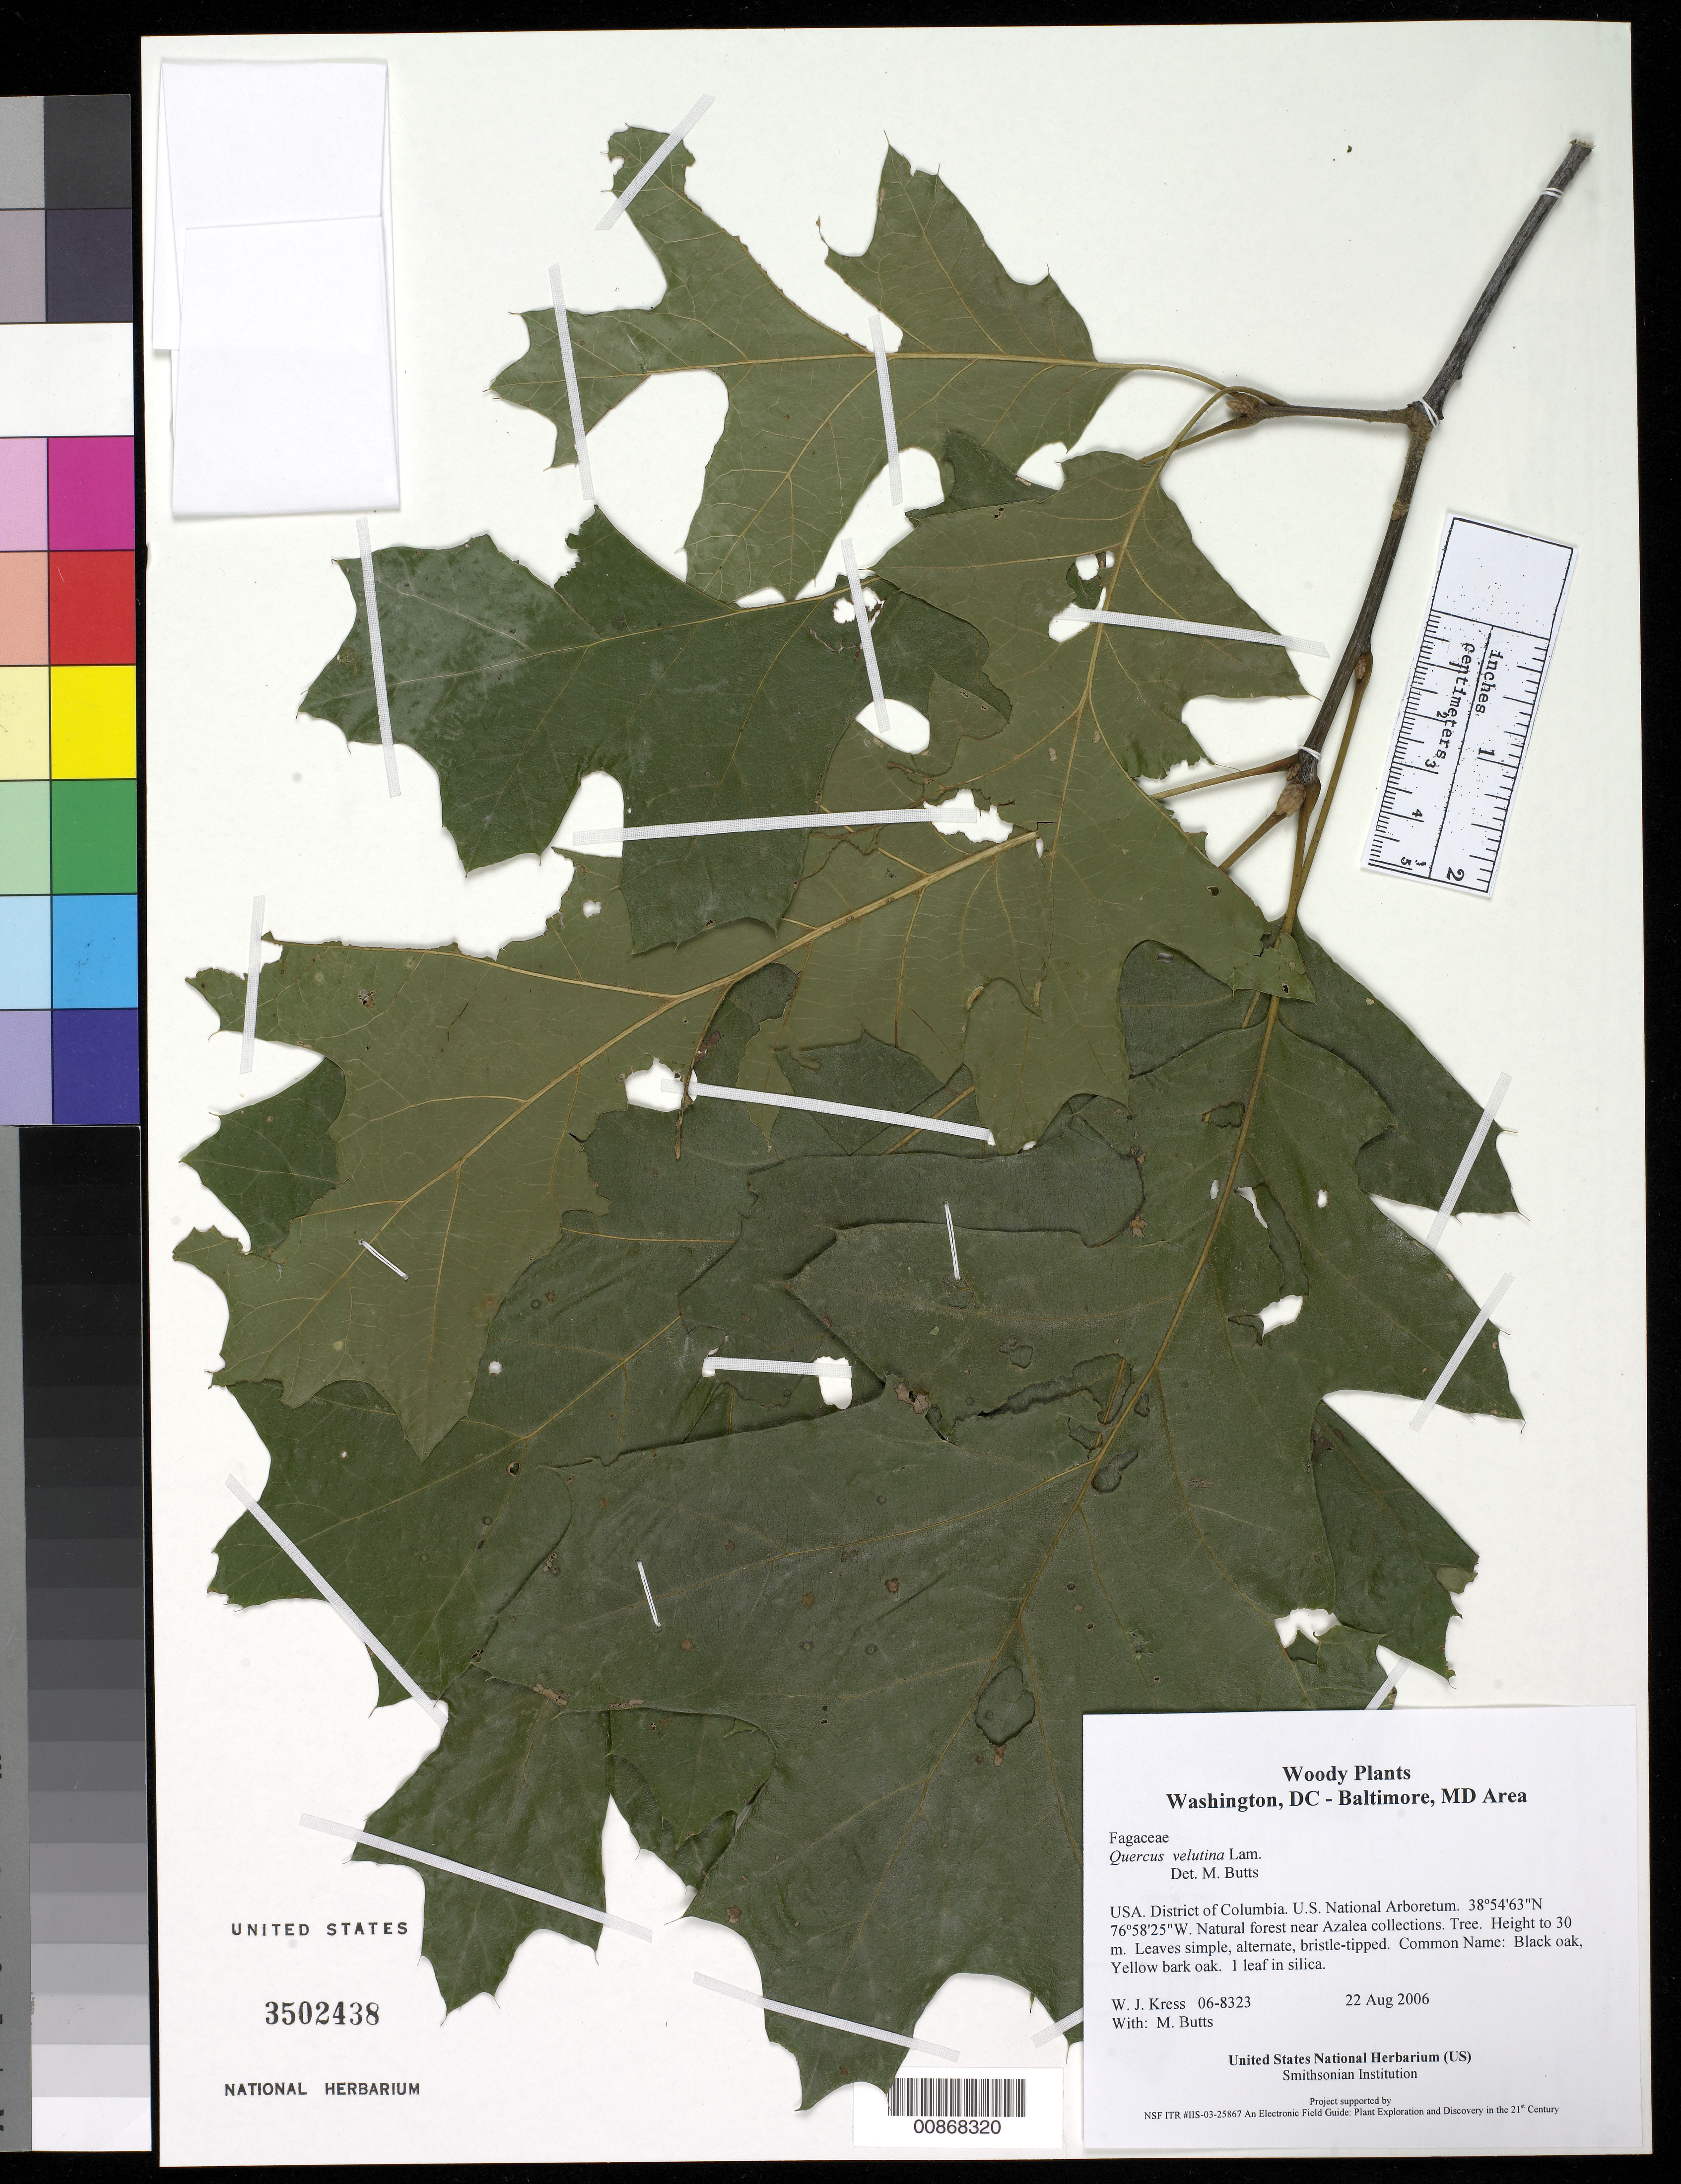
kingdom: Plantae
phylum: Tracheophyta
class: Magnoliopsida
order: Fagales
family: Fagaceae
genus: Quercus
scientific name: Quercus velutina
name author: Lam.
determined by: Butts, M. B.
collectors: W. J. Kress & M. B. Butts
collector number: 06-8323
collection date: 2006-08-22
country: United States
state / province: District of Columbia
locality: U.S. National Arboretum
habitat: Natural forest near Azalea collections.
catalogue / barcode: US 3502438